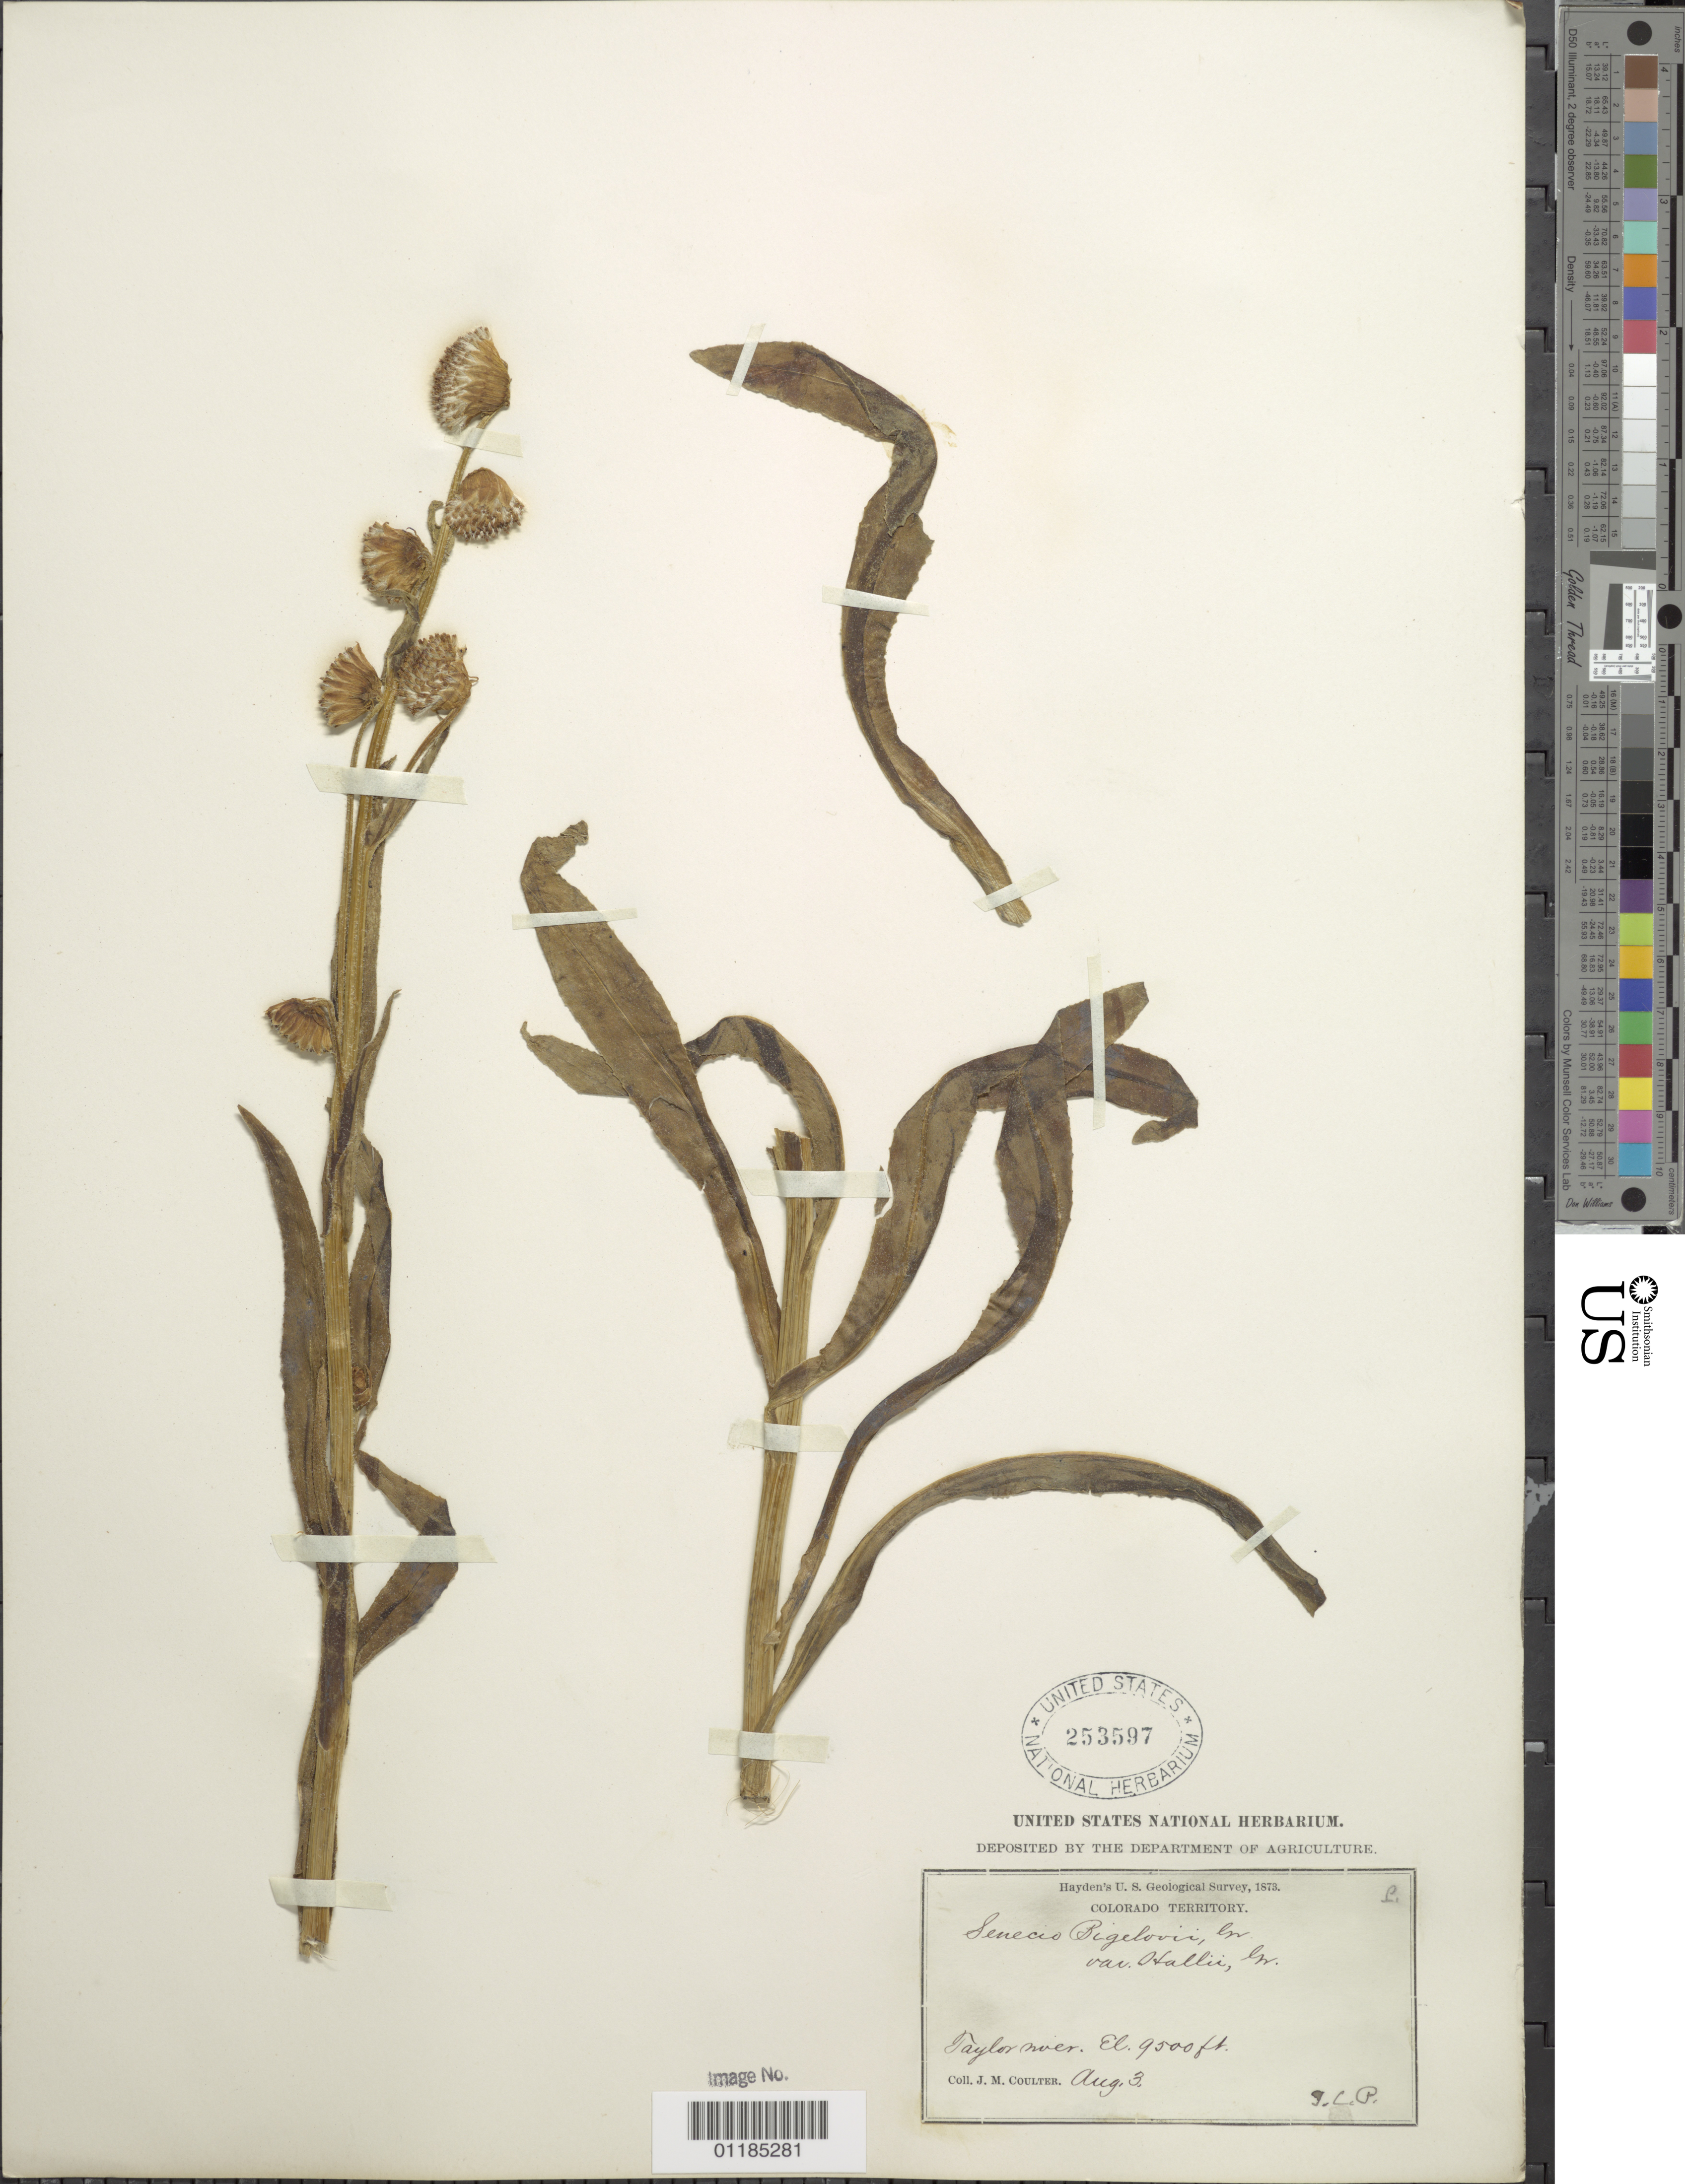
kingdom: Plantae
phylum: Tracheophyta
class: Magnoliopsida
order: Asterales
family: Asteraceae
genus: Senecio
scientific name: Senecio bigelovii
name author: A. Gray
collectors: J. M. Coulter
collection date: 1873-08-03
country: United States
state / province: Colorado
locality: Taylor River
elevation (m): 2896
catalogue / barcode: US 253597